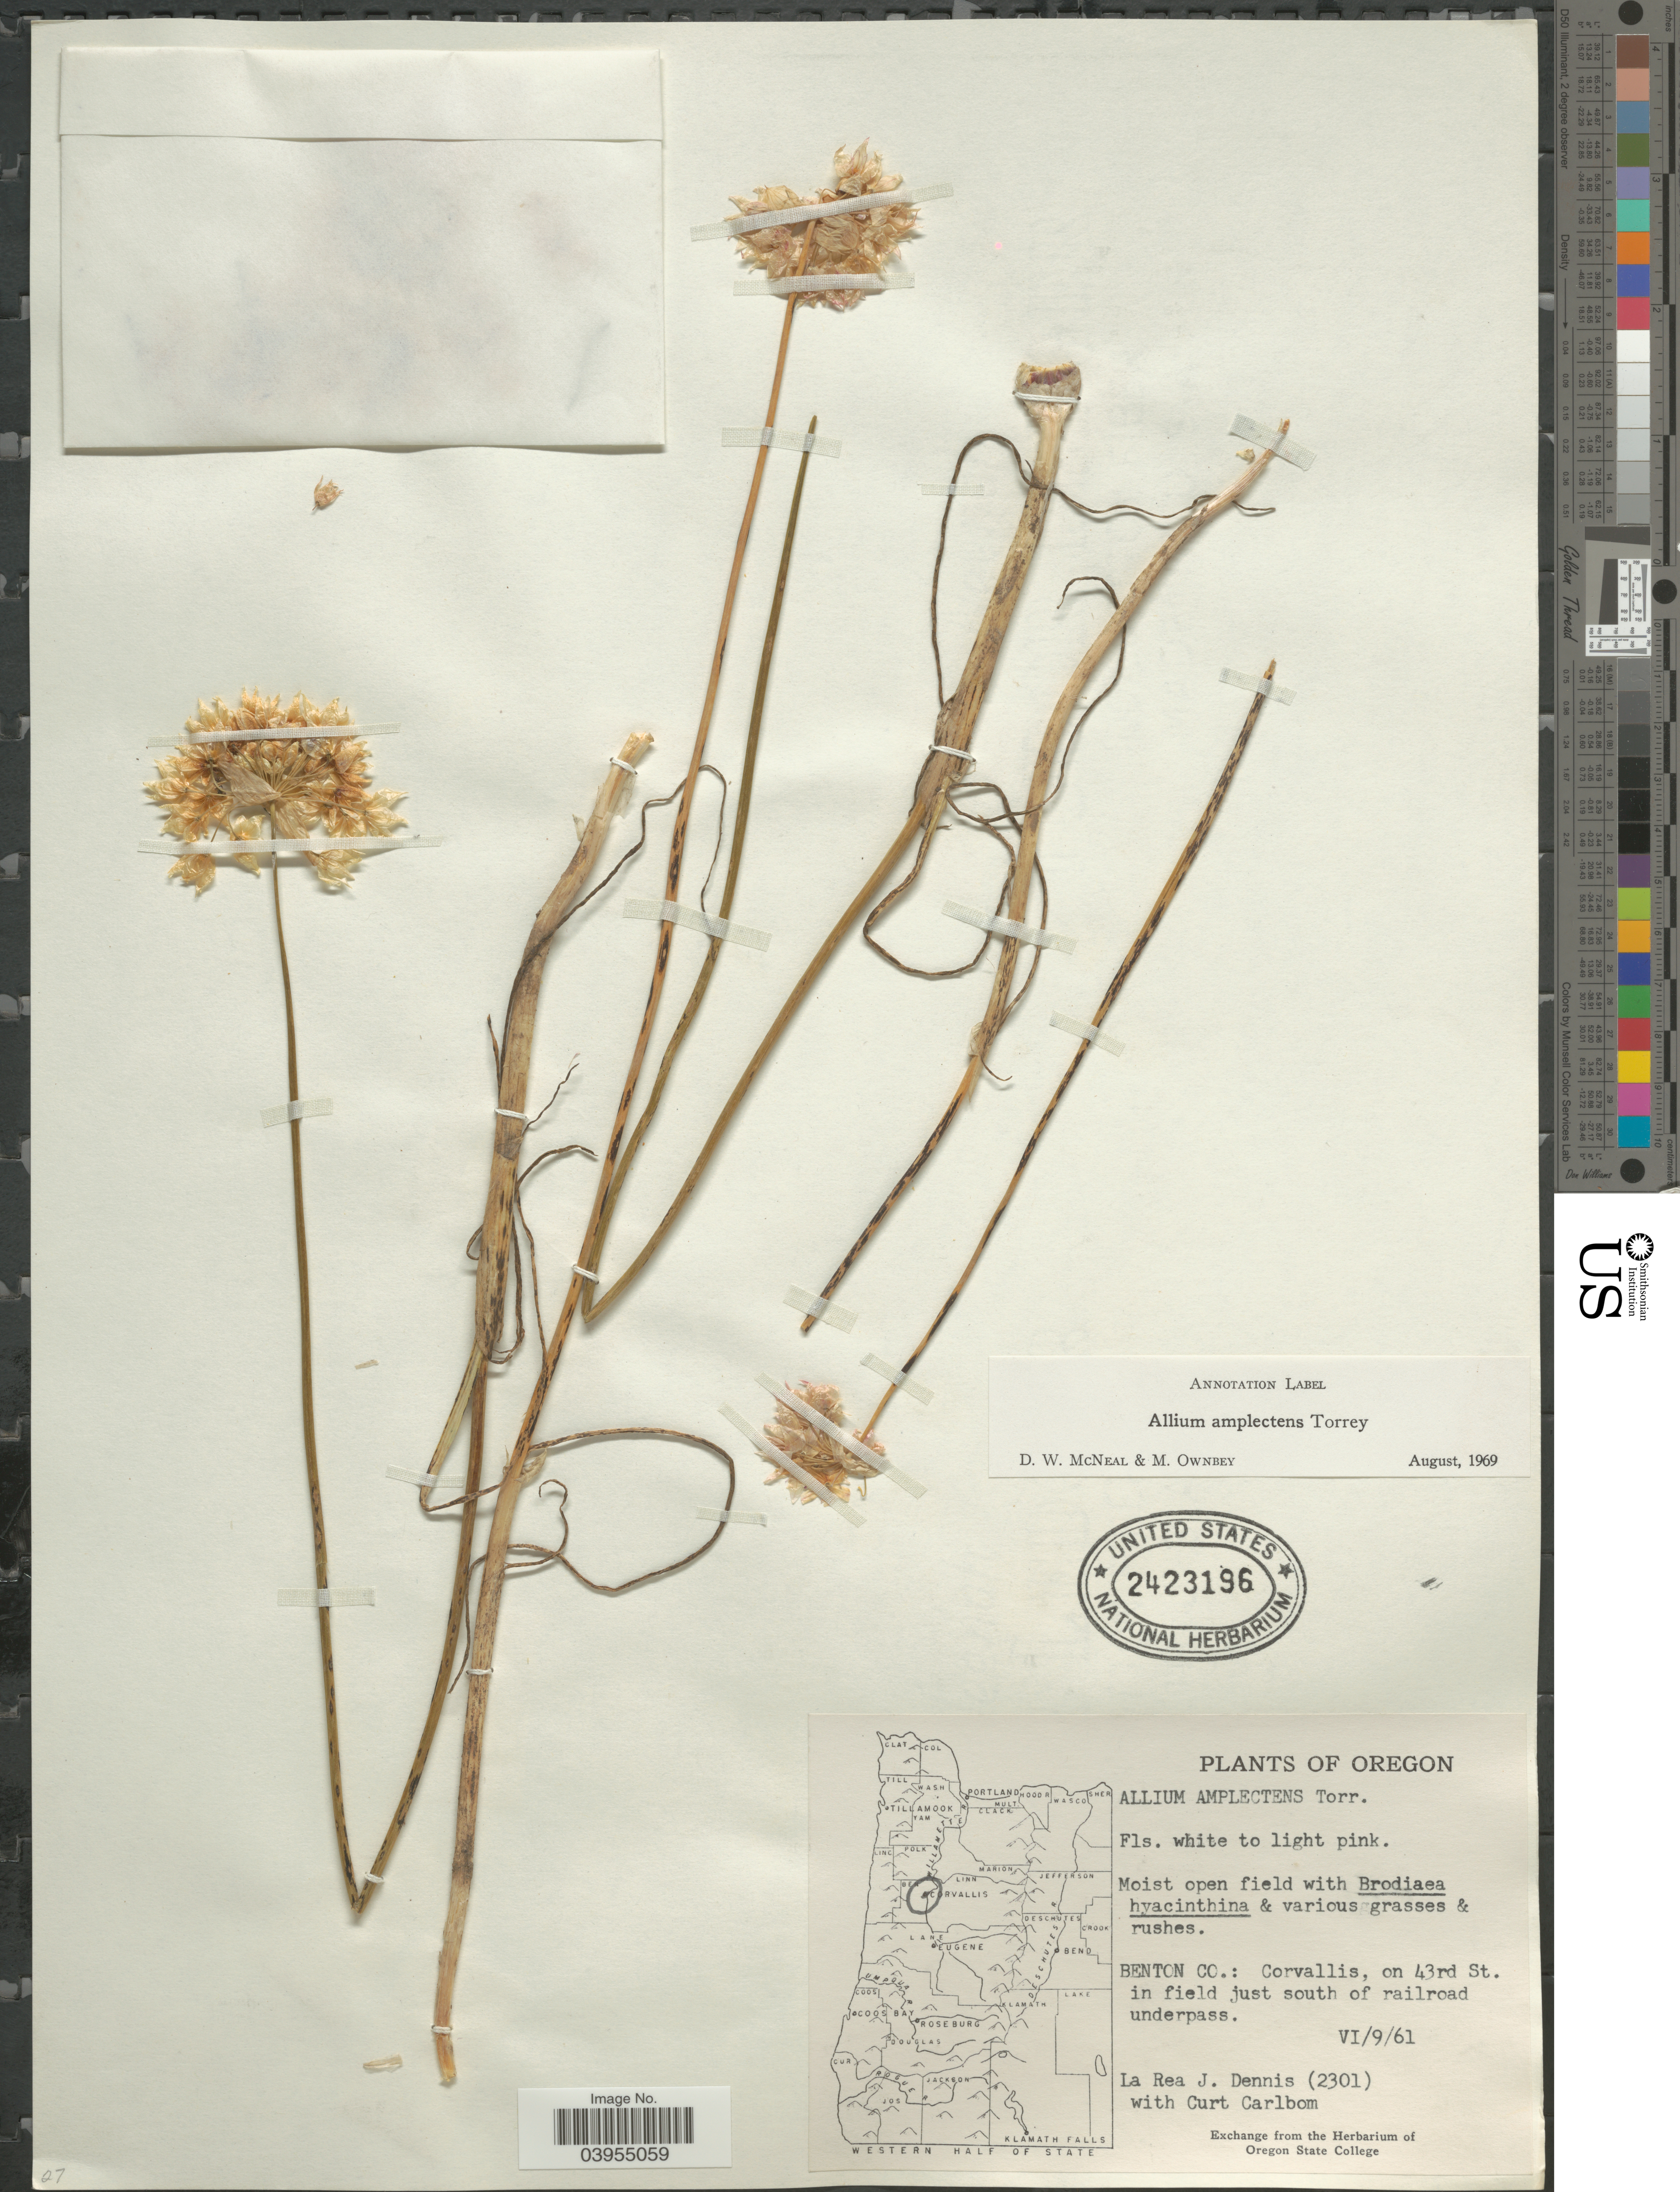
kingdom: Plantae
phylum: Tracheophyta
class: Liliopsida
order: Asparagales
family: Amaryllidaceae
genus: Allium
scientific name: Allium amplectens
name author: Torr.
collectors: L. Dennis & C. Carlbom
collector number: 2301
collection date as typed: Transcribed d/m/y: 9/6/61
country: United States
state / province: Oregon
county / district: Benton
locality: Benton Co.: Corvallis, on 43rd St. in field just south of railroad underpass.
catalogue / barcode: US 2423196